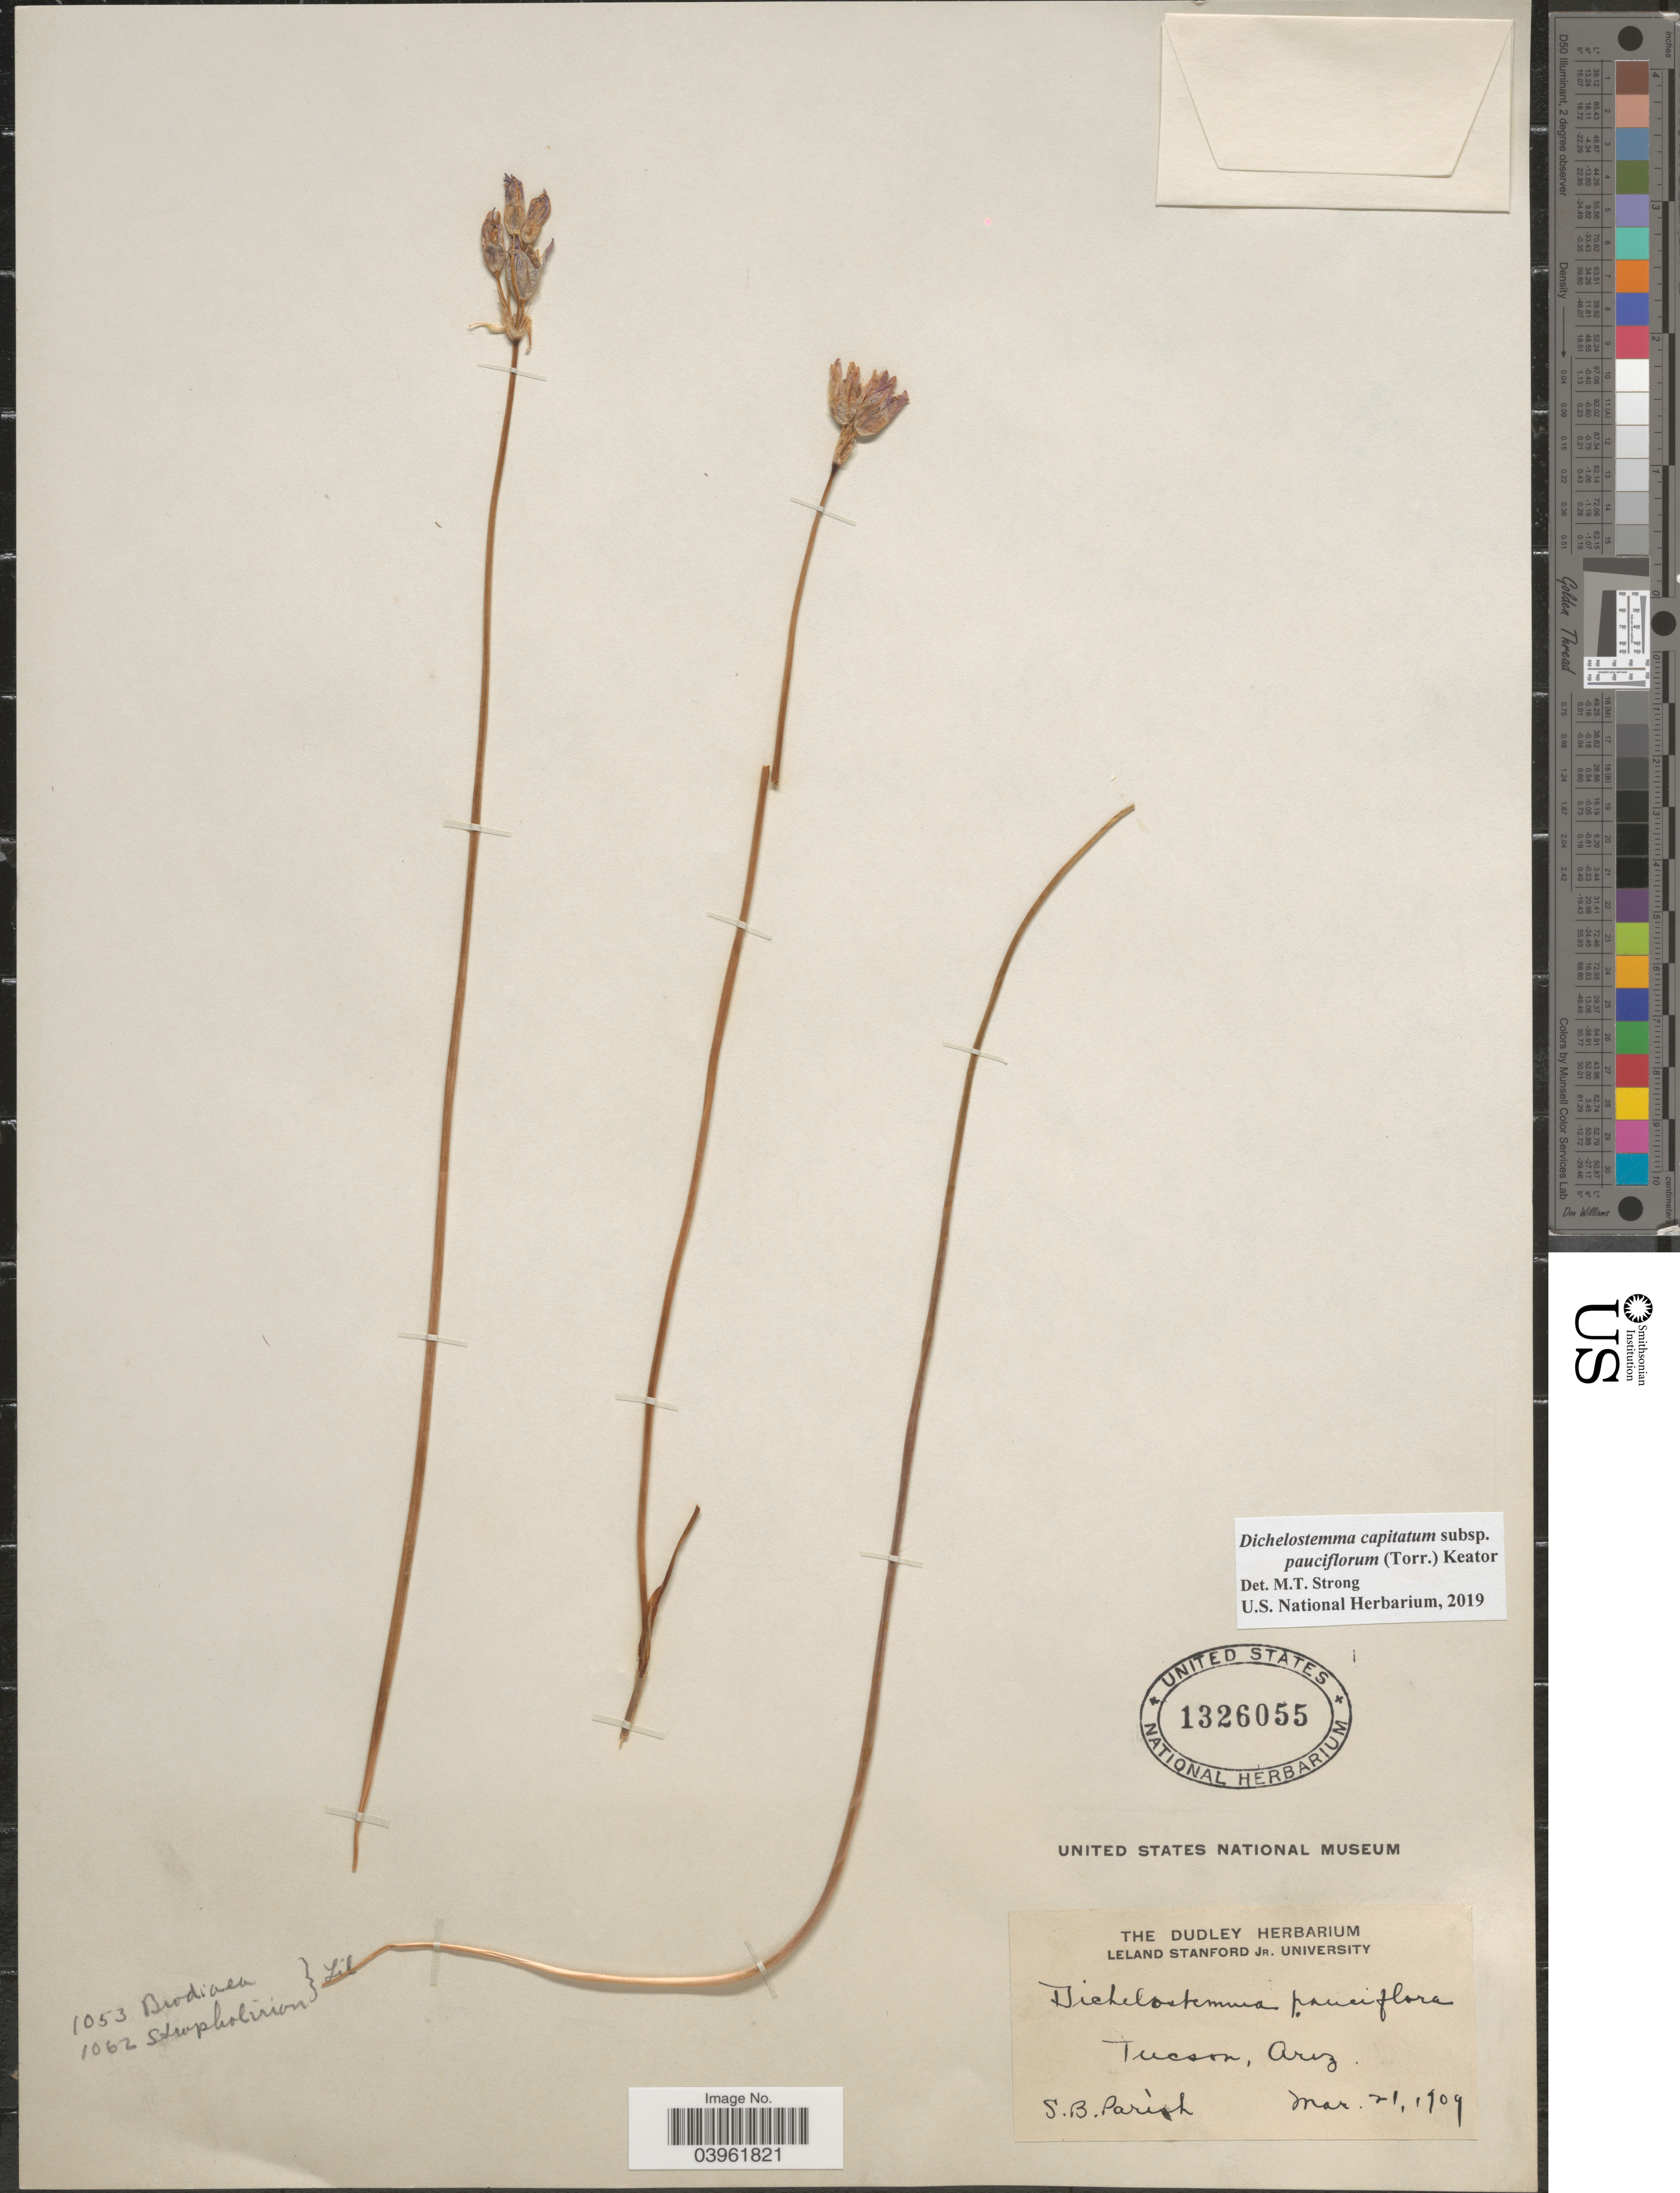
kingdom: Plantae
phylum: Tracheophyta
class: Liliopsida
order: Asparagales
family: Asparagaceae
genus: Dichelostemma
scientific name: Dichelostemma capitatum subsp. pauciflorum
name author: (Torr.) Keator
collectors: S. B. Parish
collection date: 1909-03-21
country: United States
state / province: Arizona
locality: Tucson.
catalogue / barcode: US 1326055